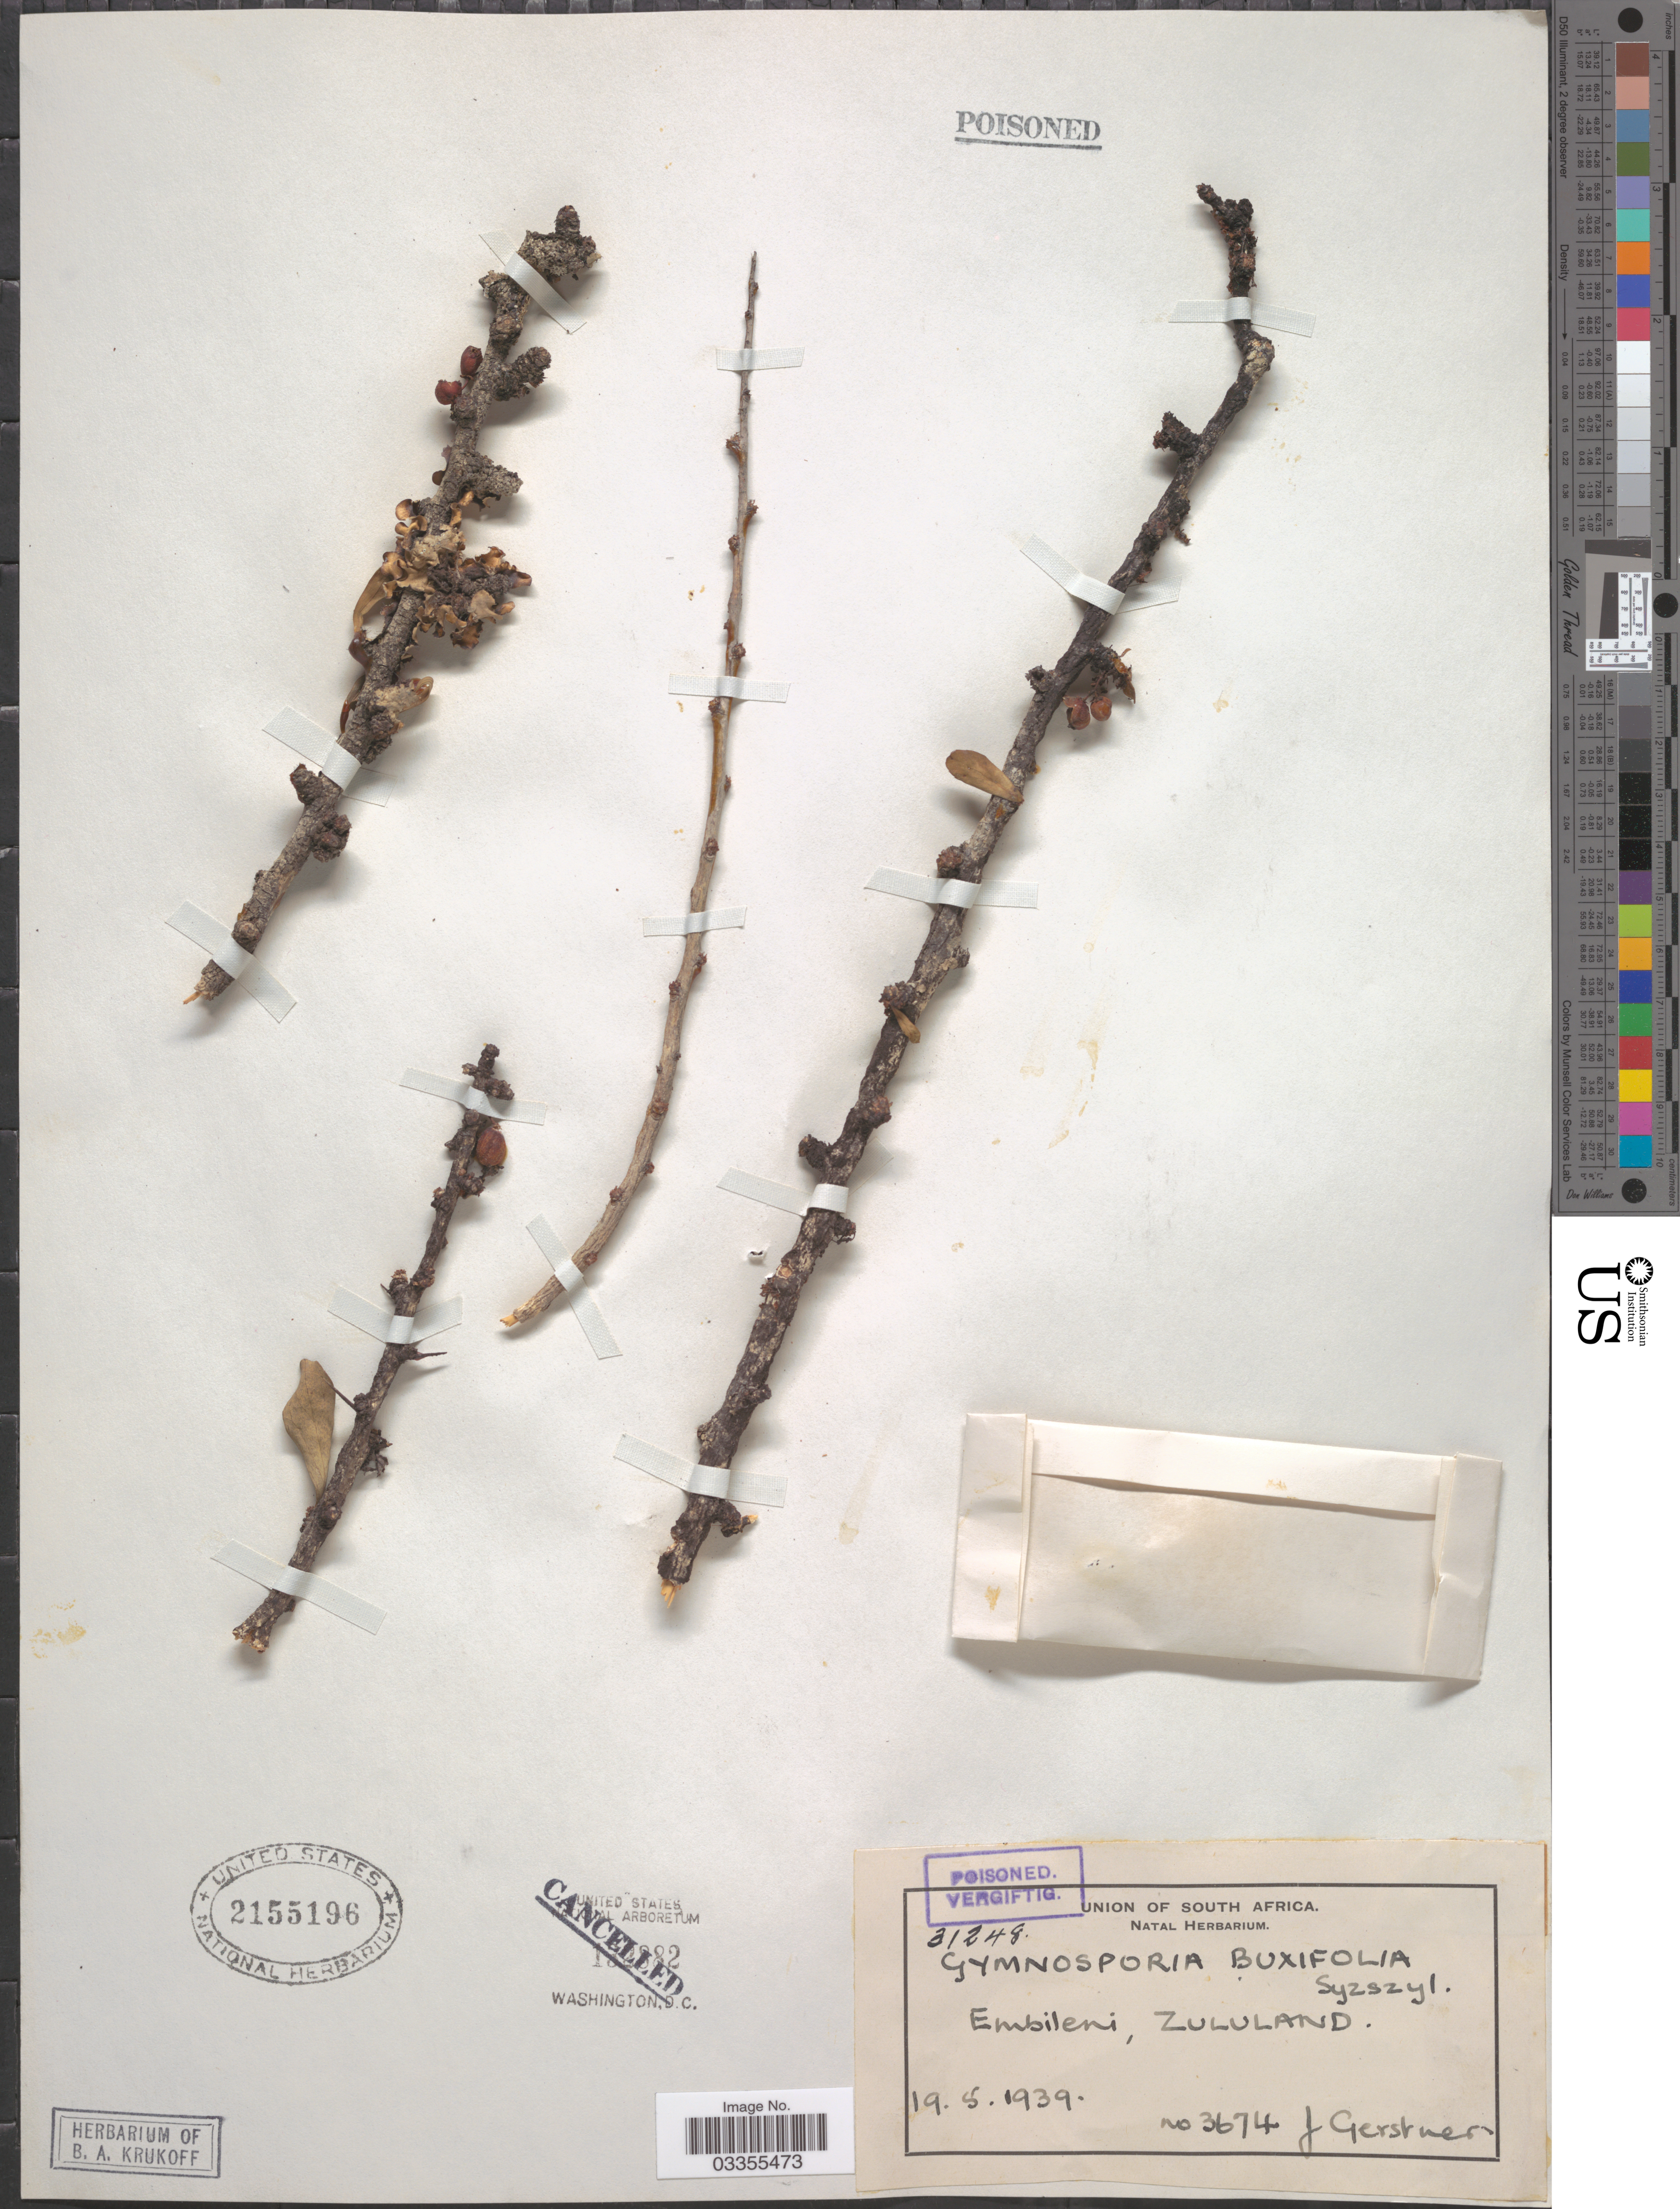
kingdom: Plantae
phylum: Tracheophyta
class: Magnoliopsida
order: Celastrales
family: Celastraceae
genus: Gymnosporia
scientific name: Gymnosporia buxifolia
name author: (L.) Szyszyl.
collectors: J. Gerstner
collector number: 3674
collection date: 1939-05-19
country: South Africa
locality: Embileni, Zululand.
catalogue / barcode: US 2155196